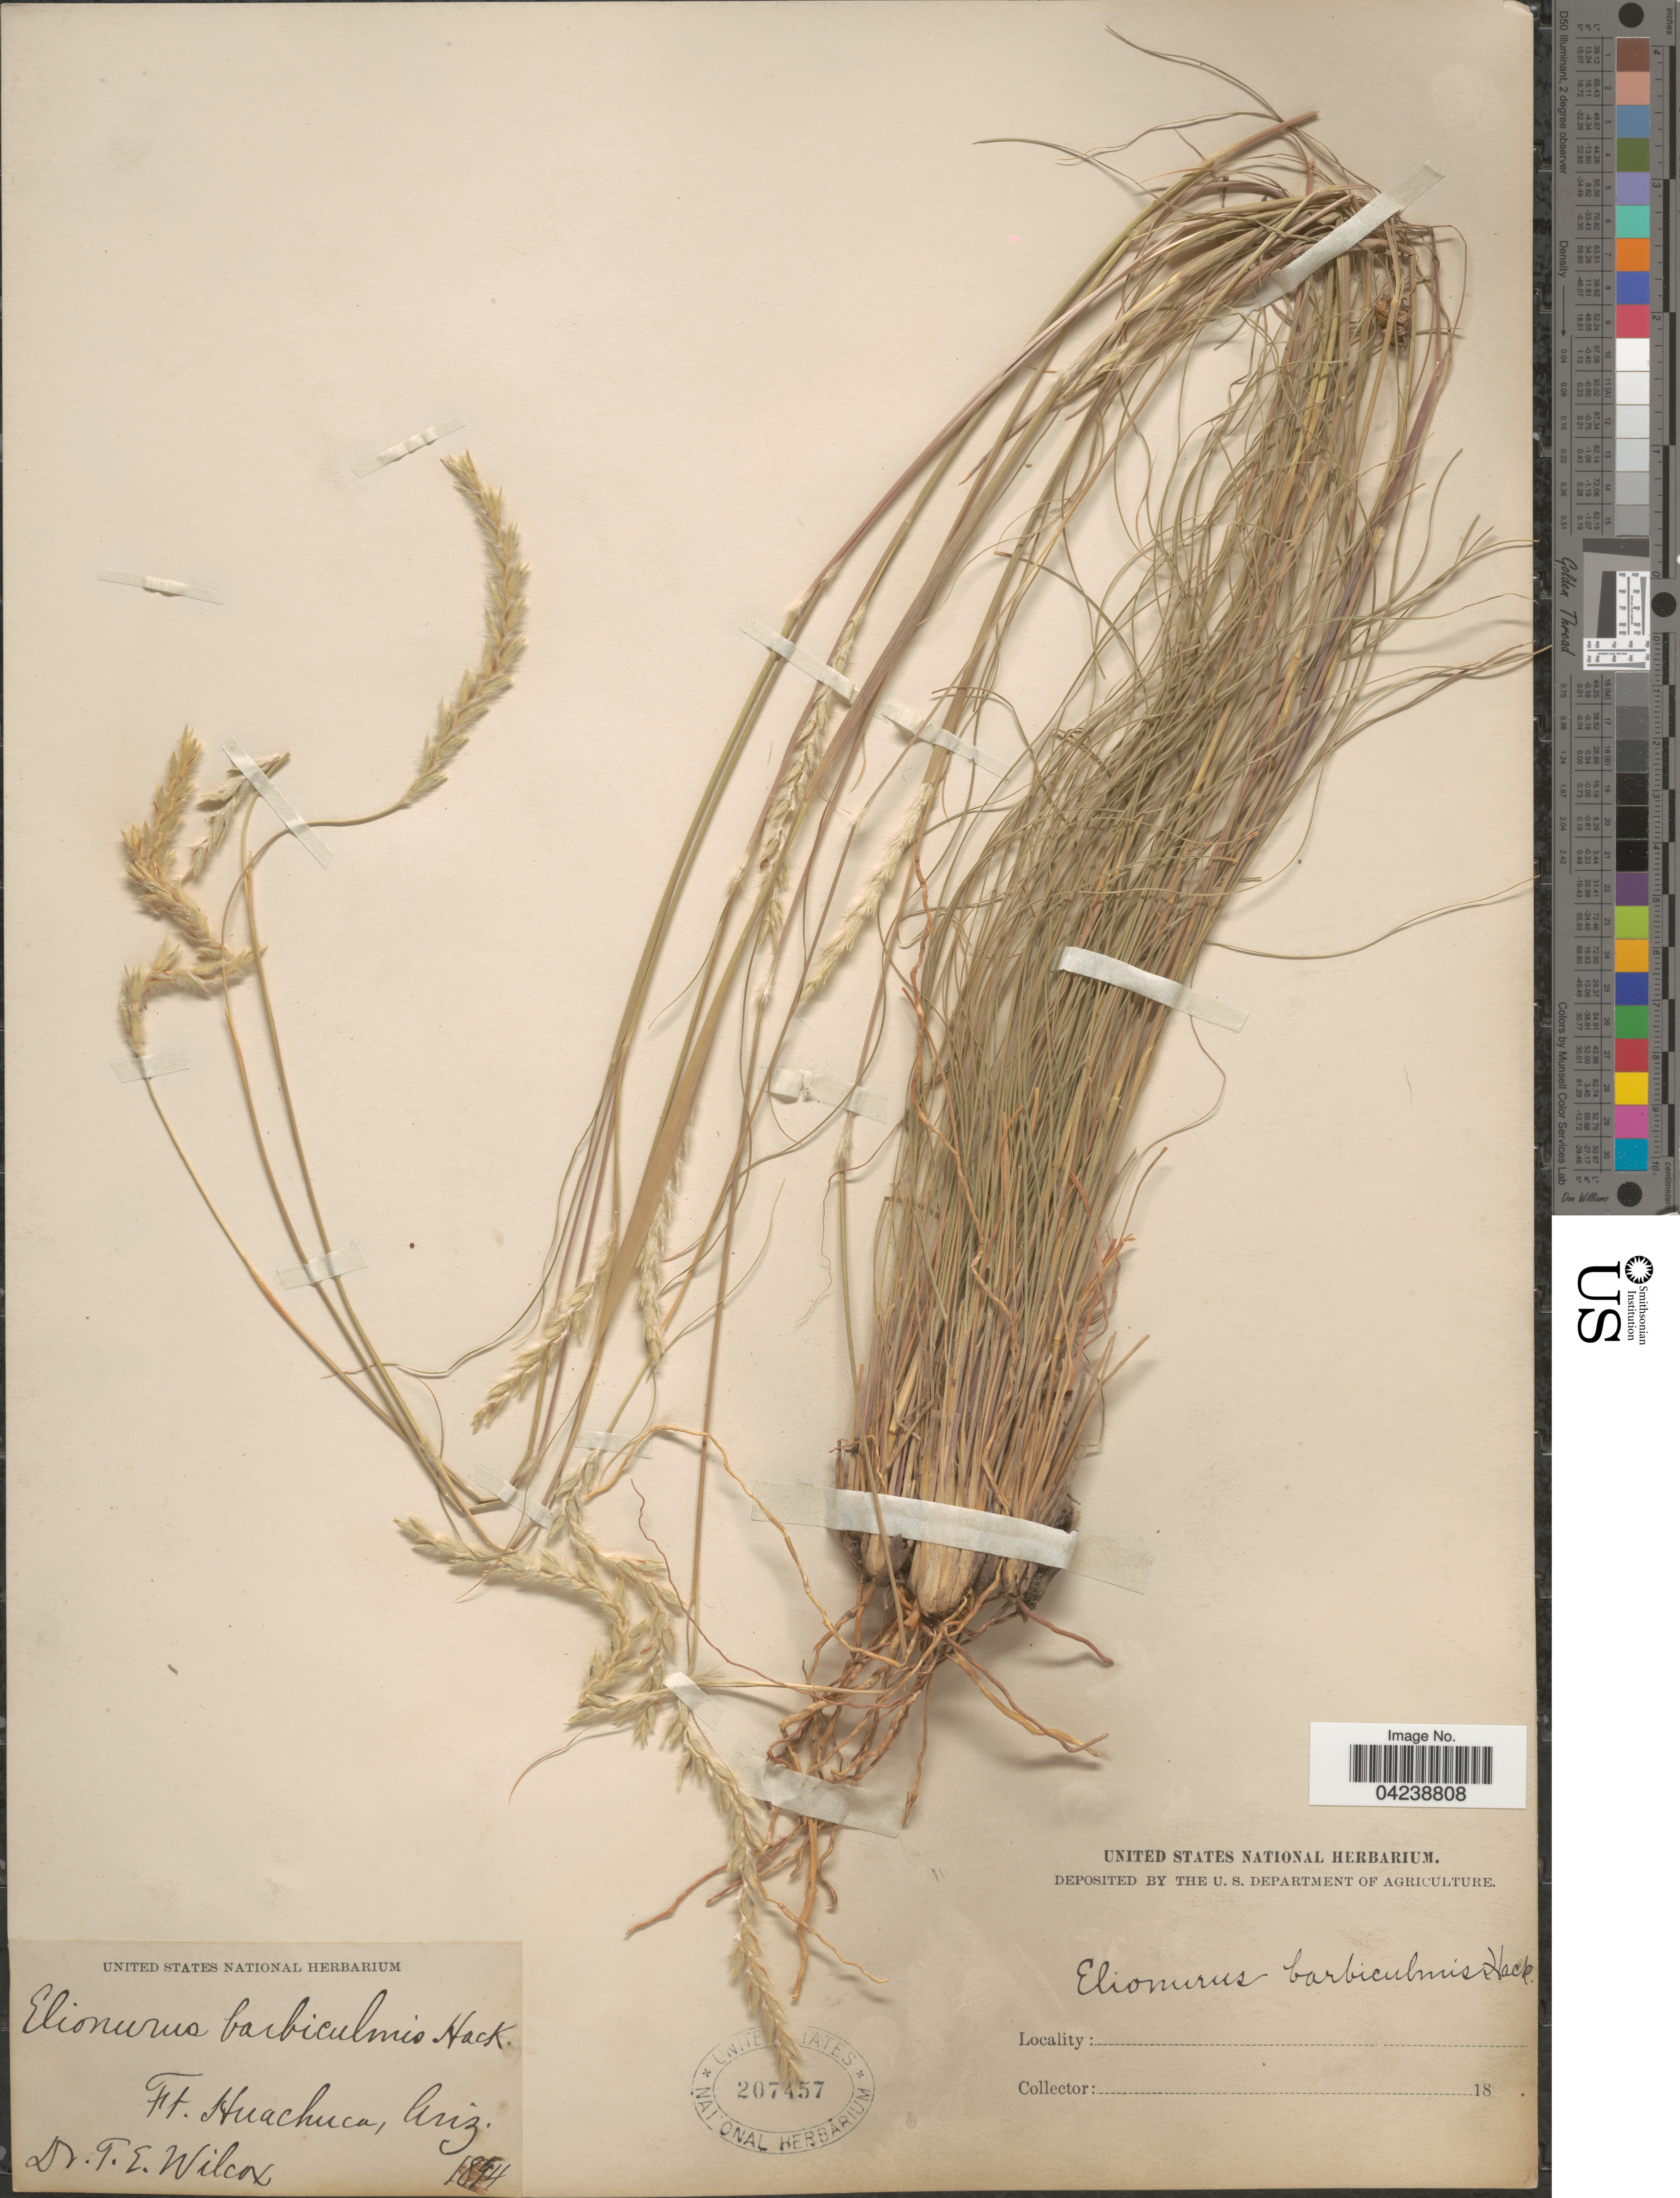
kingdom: Plantae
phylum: Tracheophyta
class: Liliopsida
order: Poales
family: Poaceae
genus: Elionurus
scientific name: Elionurus barbiculmis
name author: Hack. in A. DC.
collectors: T. E. Wilcox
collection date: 1894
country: United States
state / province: Arizona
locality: Ft. Huachuca.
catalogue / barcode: US 207457